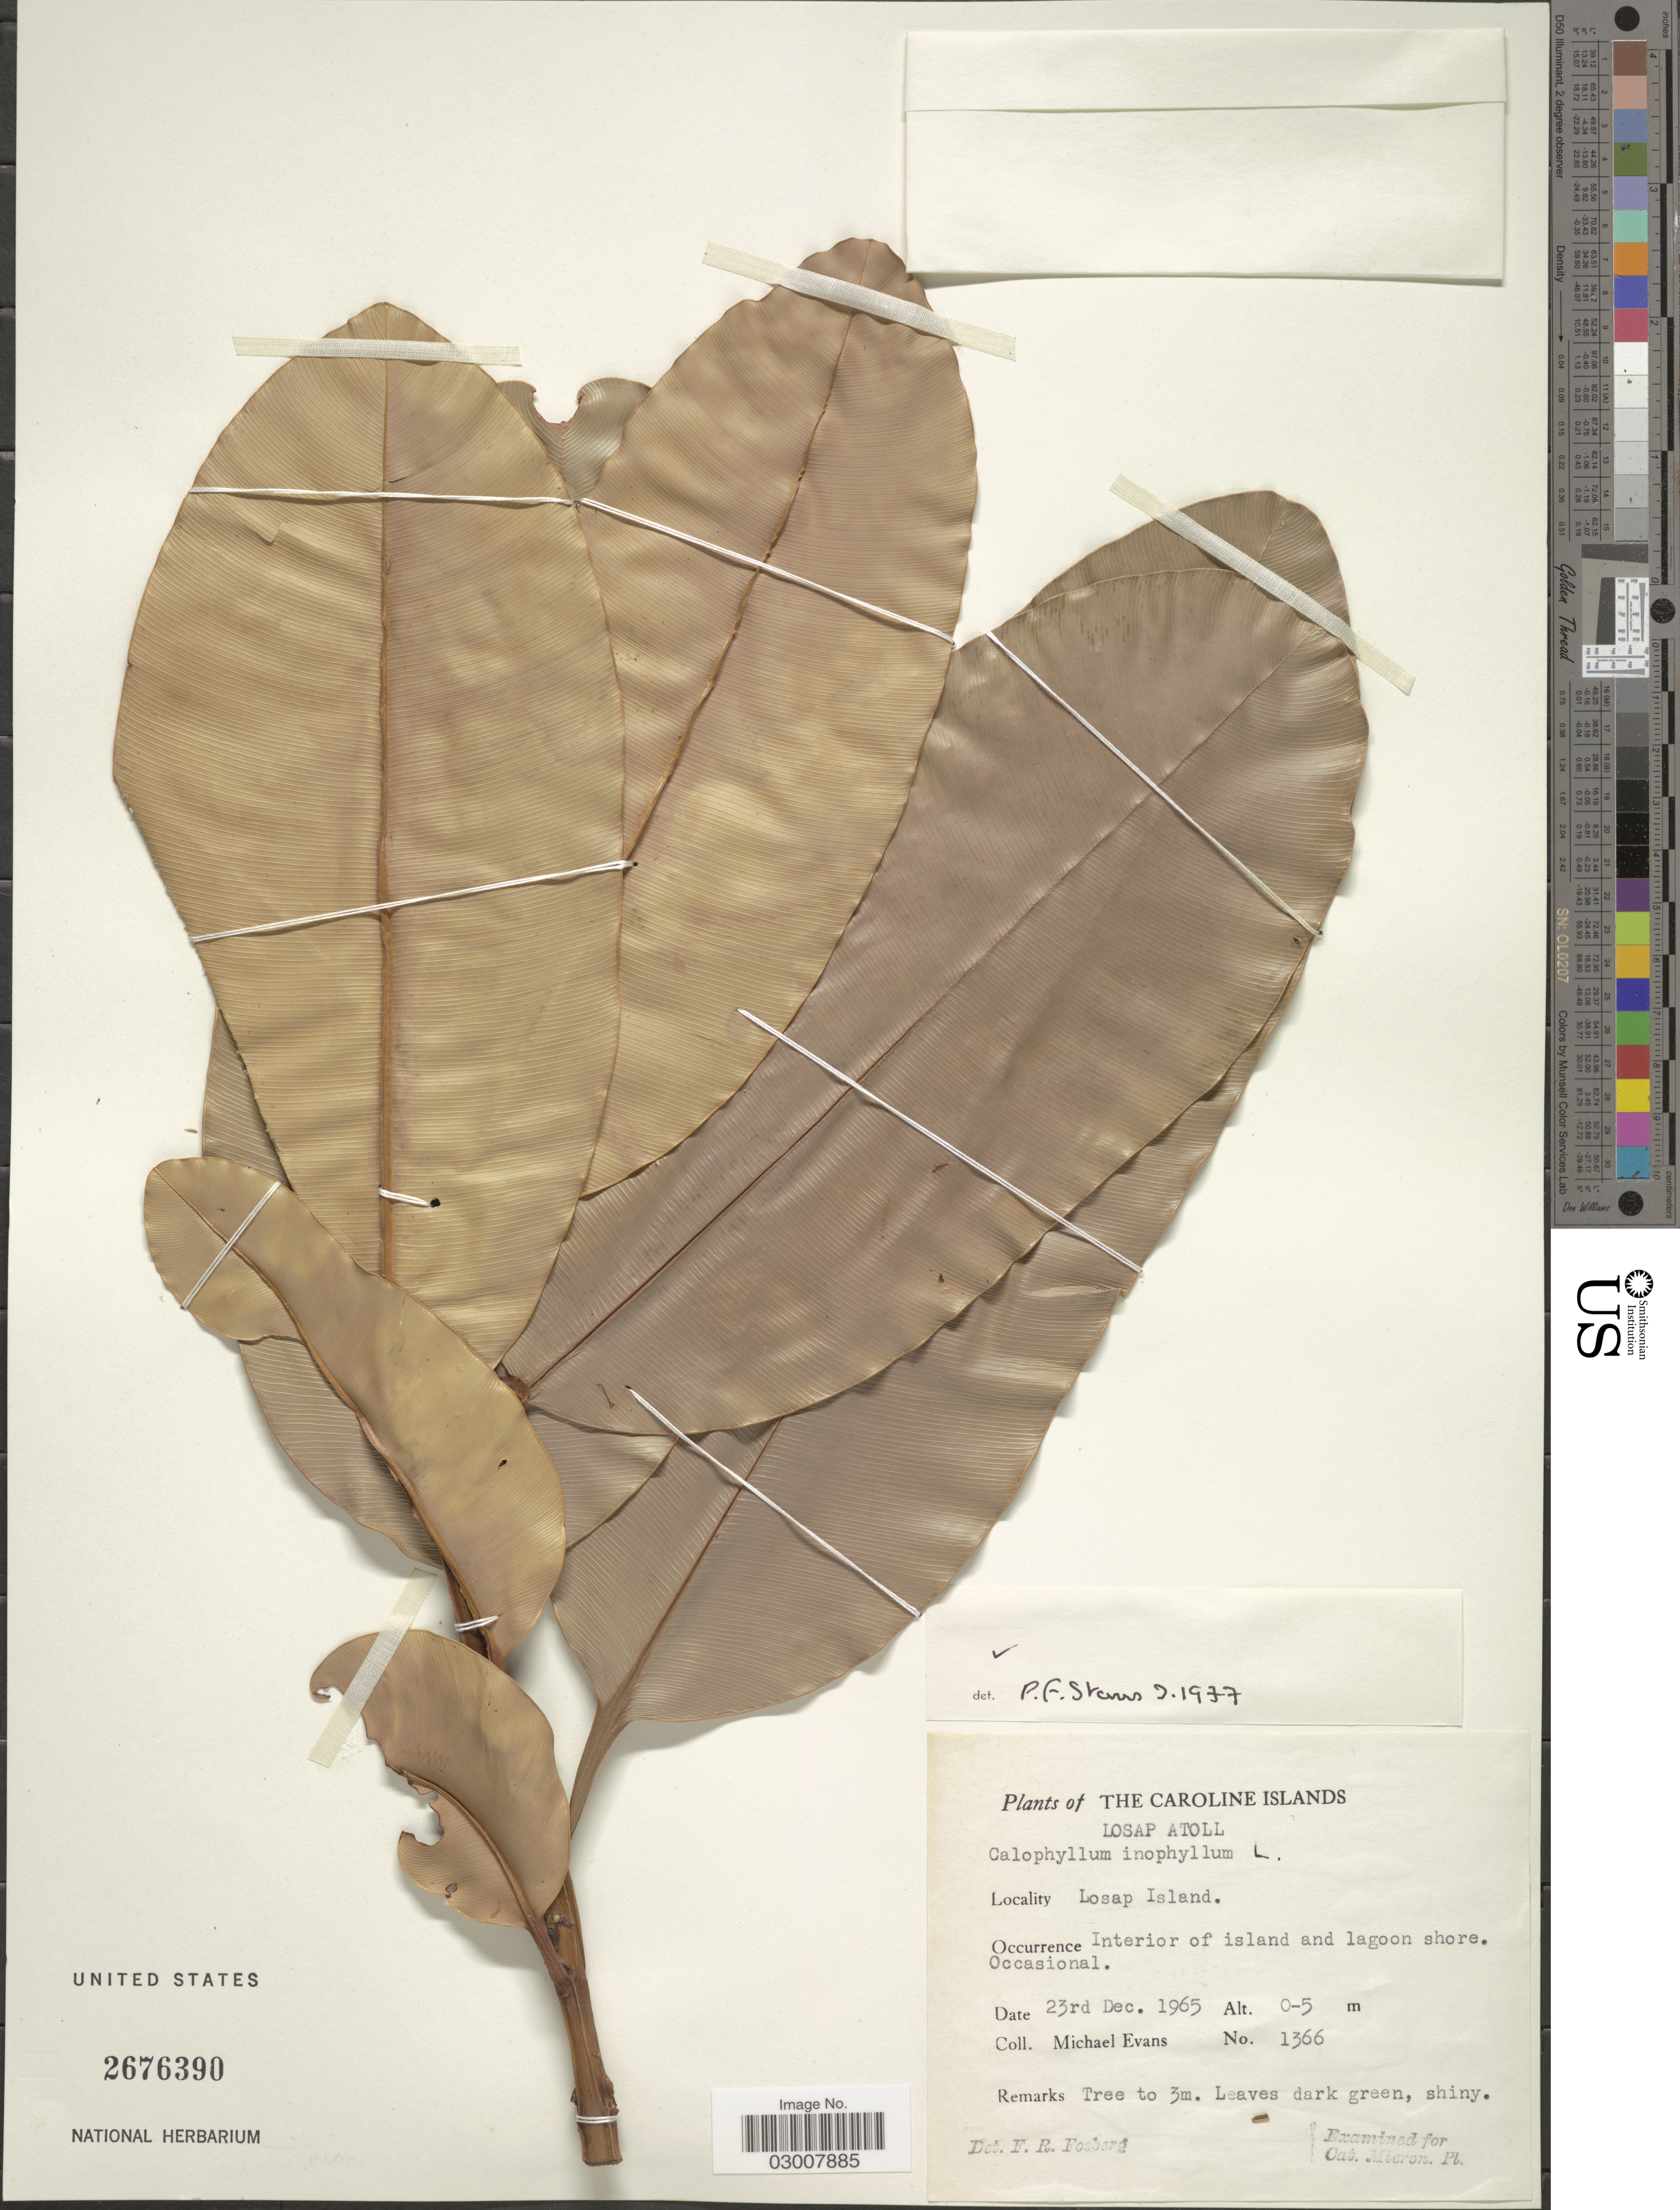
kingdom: Plantae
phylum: Tracheophyta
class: Magnoliopsida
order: Malpighiales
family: Calophyllaceae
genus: Calophyllum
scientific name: Calophyllum inophyllum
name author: L.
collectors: M. Evans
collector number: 1366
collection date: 1965-12-23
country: Micronesia, Federated States of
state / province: Truk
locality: The Caroline Islands. Losap Atoll. Losap Island.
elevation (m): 0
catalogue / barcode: US 2676390